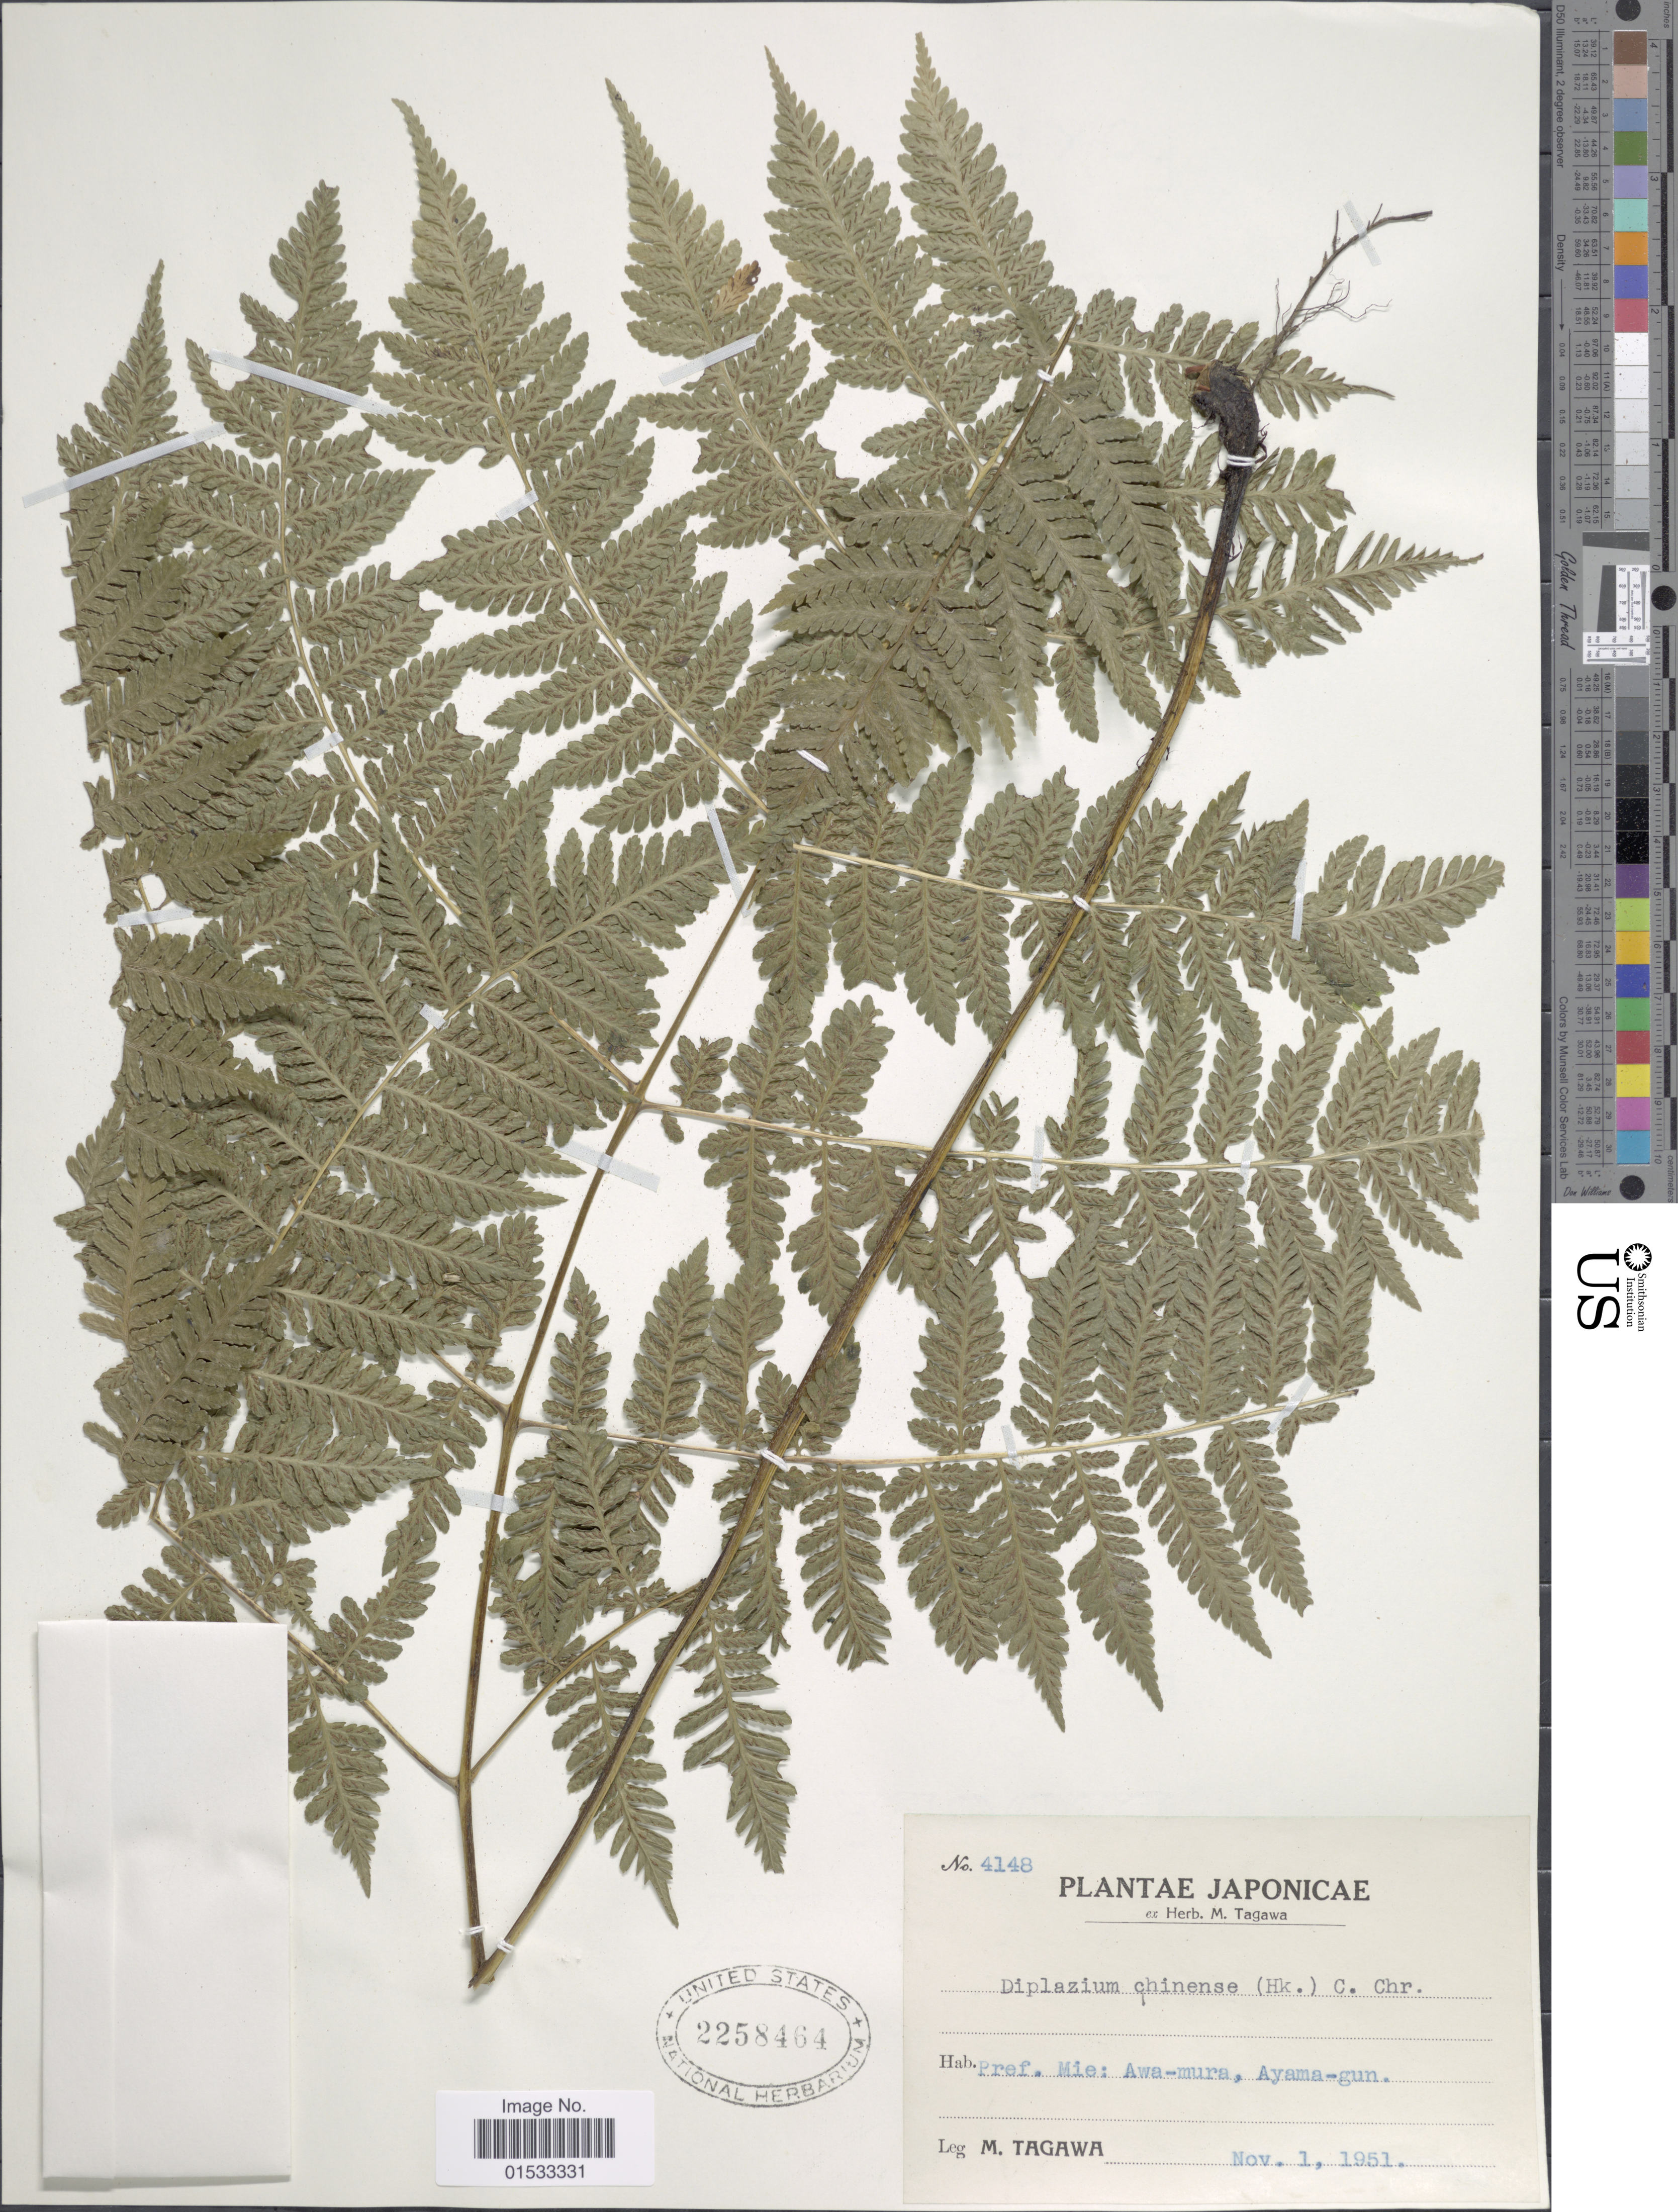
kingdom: Plantae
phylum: Tracheophyta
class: Polypodiopsida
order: Polypodiales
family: Athyriaceae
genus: Diplazium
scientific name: Diplazium chinense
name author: (Baker) C. Chr.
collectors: M. Tagawa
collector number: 4148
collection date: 1951-11-01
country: Japan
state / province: Mie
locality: Awa- mura, Ayama- gun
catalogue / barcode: US 2258464